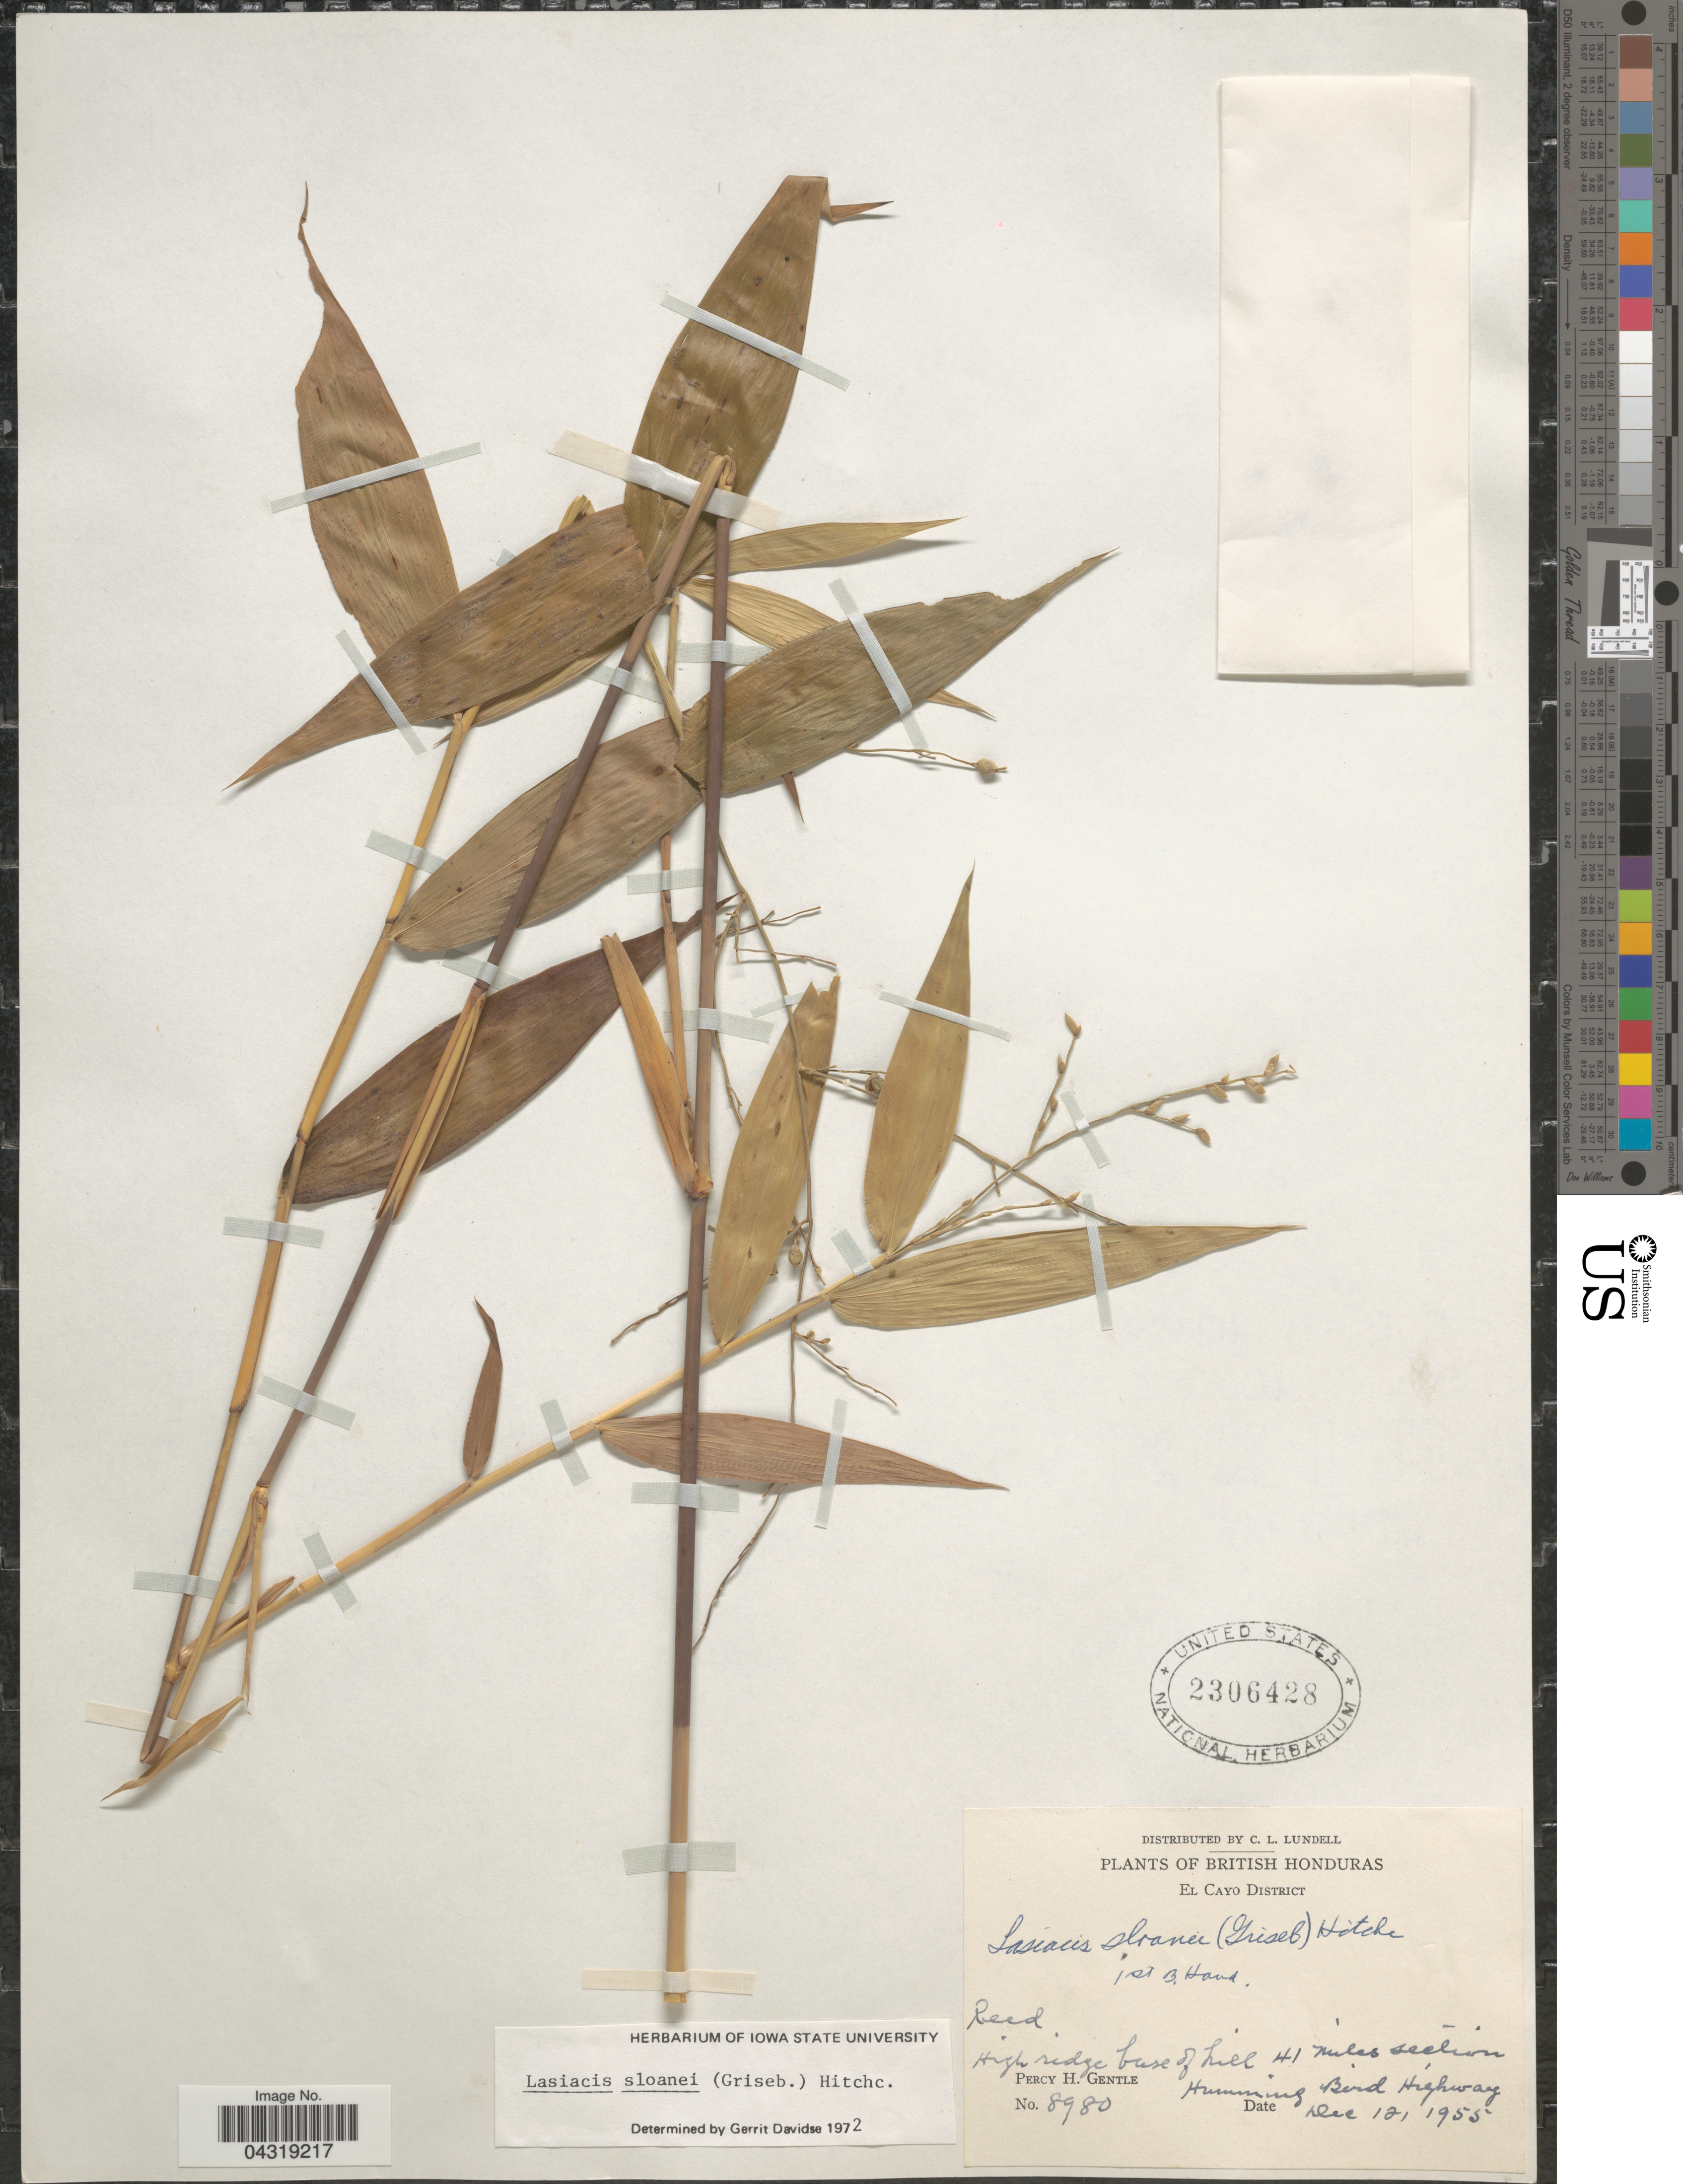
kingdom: Plantae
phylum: Tracheophyta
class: Liliopsida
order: Poales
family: Poaceae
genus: Lasiacis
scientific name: Lasiacis sloanei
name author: (Griseb.) Hitchc.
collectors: P. H. Gentle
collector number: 8980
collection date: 1955-12-12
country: Belize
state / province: Cayo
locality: British Honduras. El Cayo District. High ridge base of hill 41 miles section. Humming Bird Highway.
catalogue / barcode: US 2306428